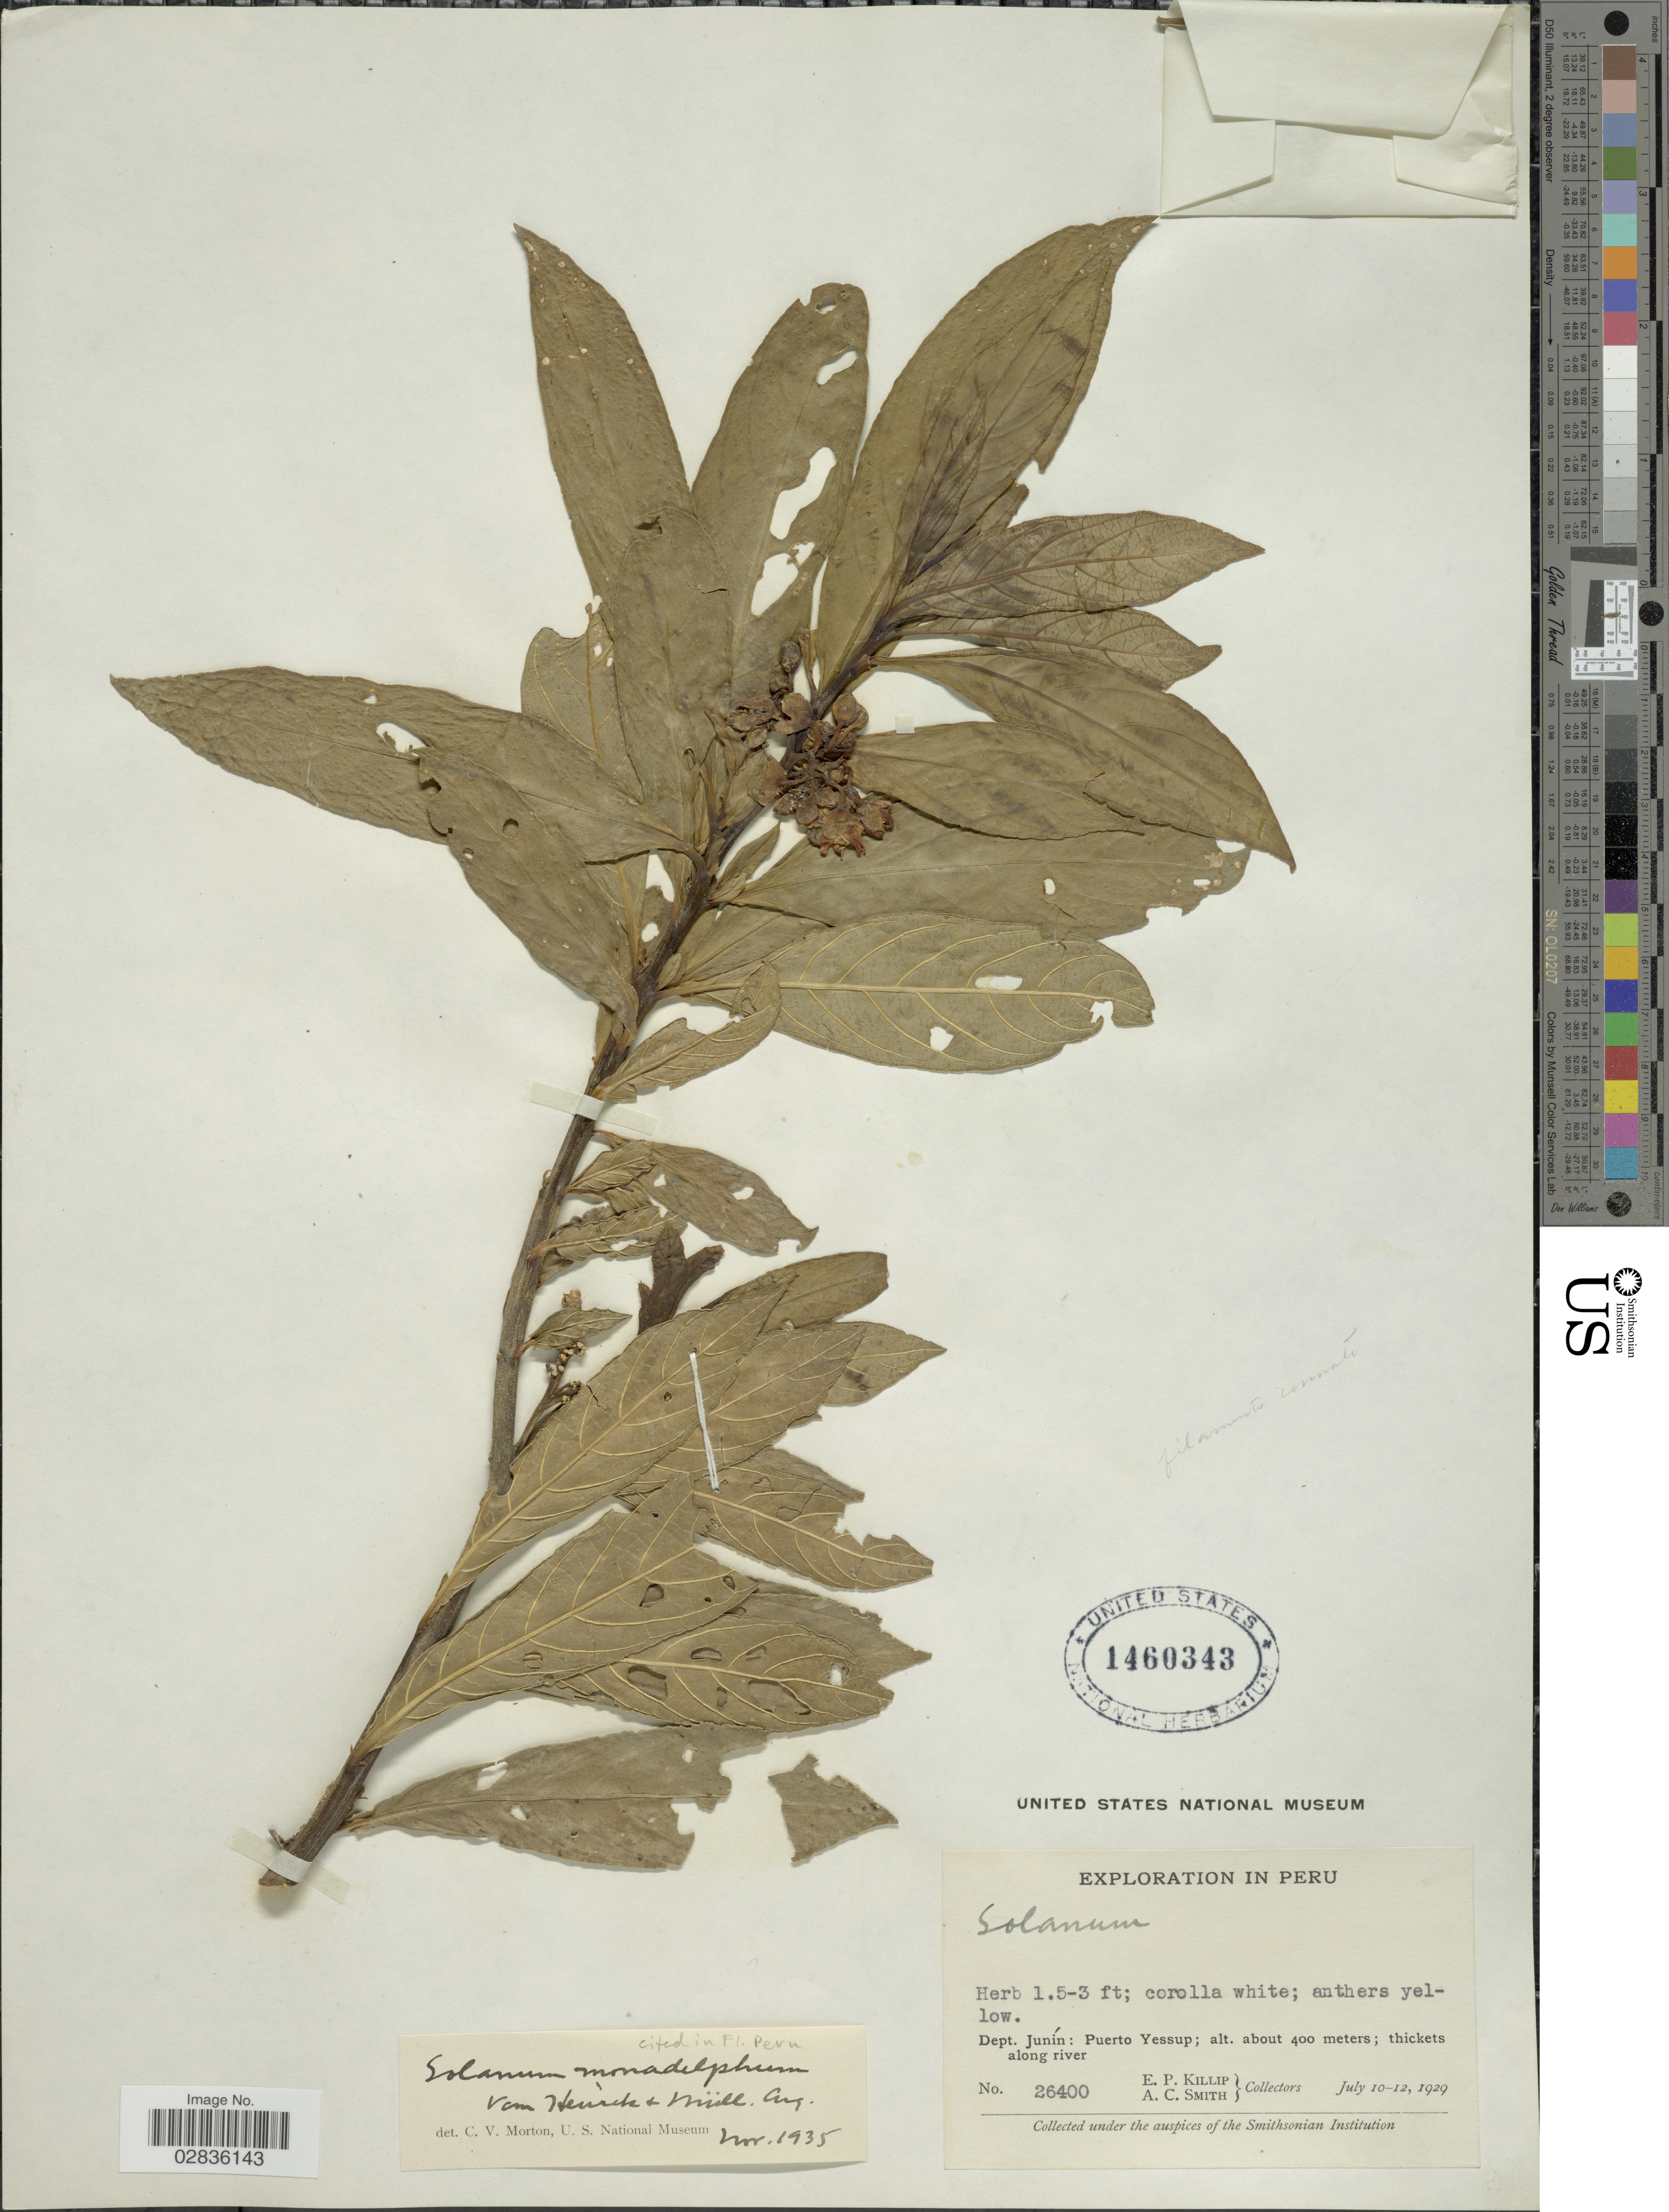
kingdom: Plantae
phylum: Tracheophyta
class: Magnoliopsida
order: Solanales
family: Solanaceae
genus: Solanum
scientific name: Solanum monadelphum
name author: Van Heurck & Müll. Arg.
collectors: E. P. Killip & A. C. Smith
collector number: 26400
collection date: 1929-07-10/1929-07-12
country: Peru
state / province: Junín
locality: Dept. Junín: Puerto Yessup.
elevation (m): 400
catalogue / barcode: US 1460343